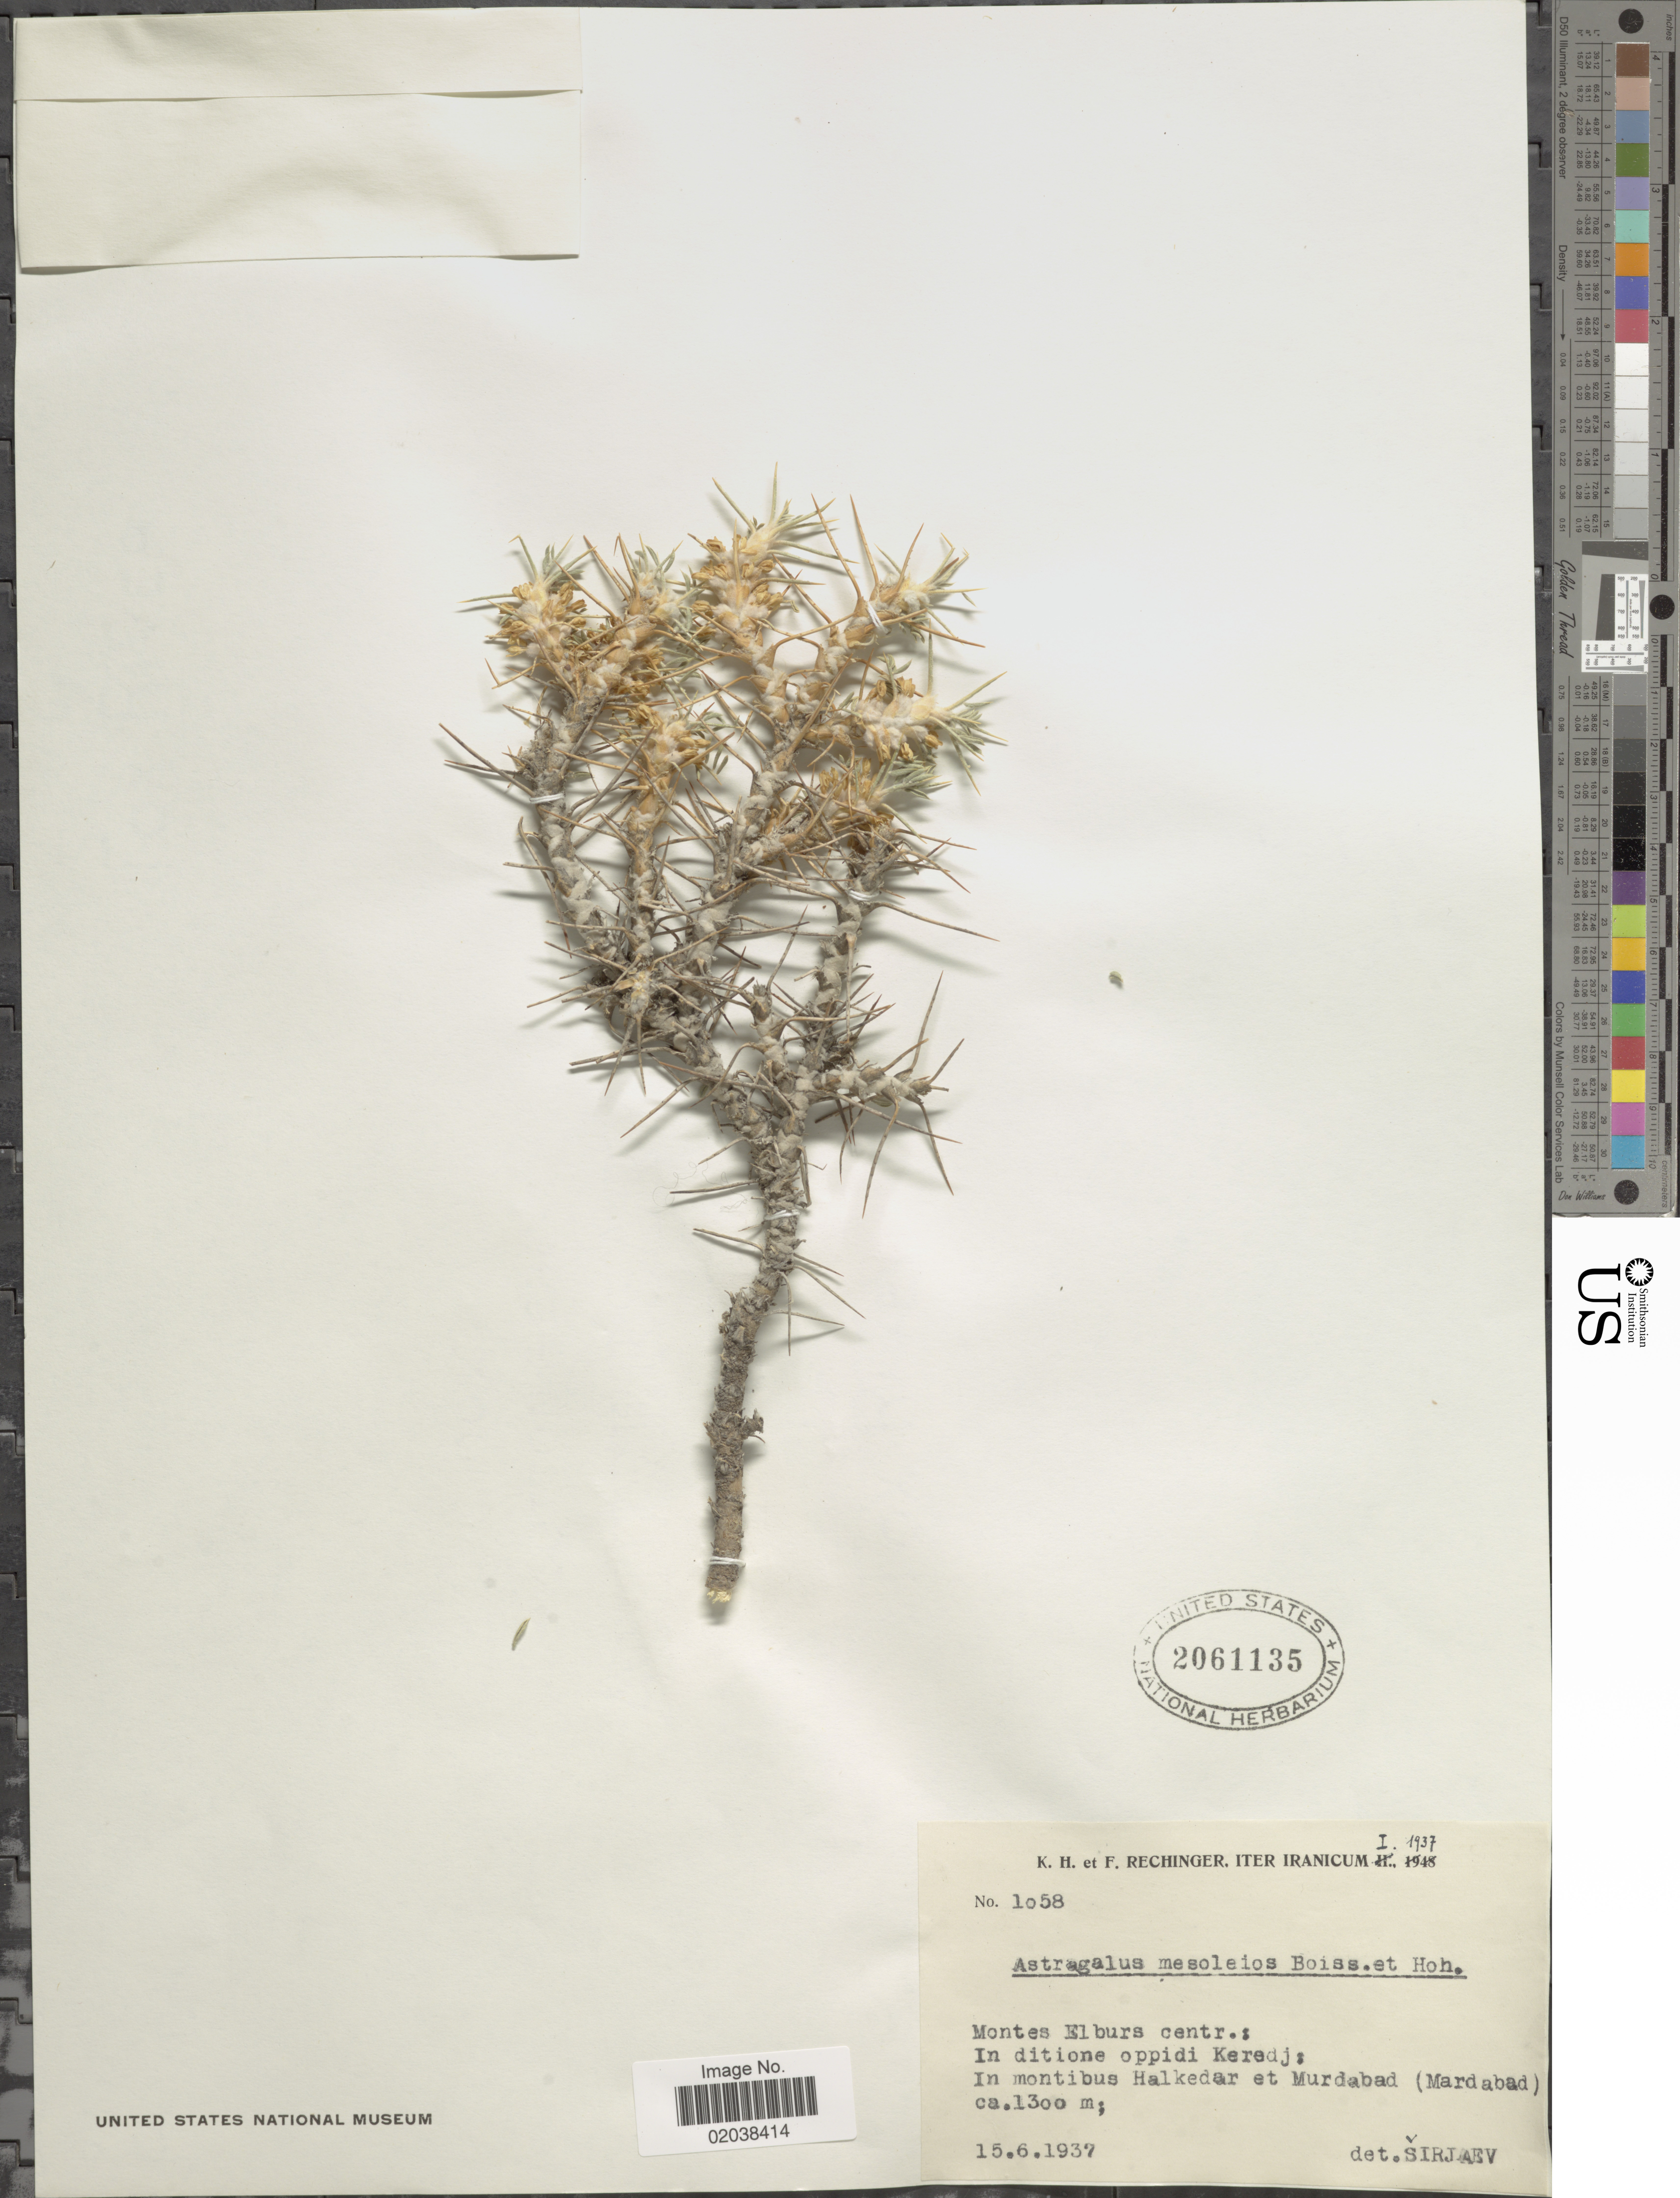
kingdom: Plantae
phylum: Tracheophyta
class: Magnoliopsida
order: Fabales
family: Fabaceae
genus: Astragalus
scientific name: Astragalus mesoleios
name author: Boiss. & Hohen.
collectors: K. H. Rechinger & F. Rechinger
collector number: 1058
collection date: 1937-06-15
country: Iran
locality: Iranicum. Montes Elburs centr.: In ditione oppidi Keredj: In montibus Halkedar et Murdabad (Mardabad)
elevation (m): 1300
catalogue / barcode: US 2061135